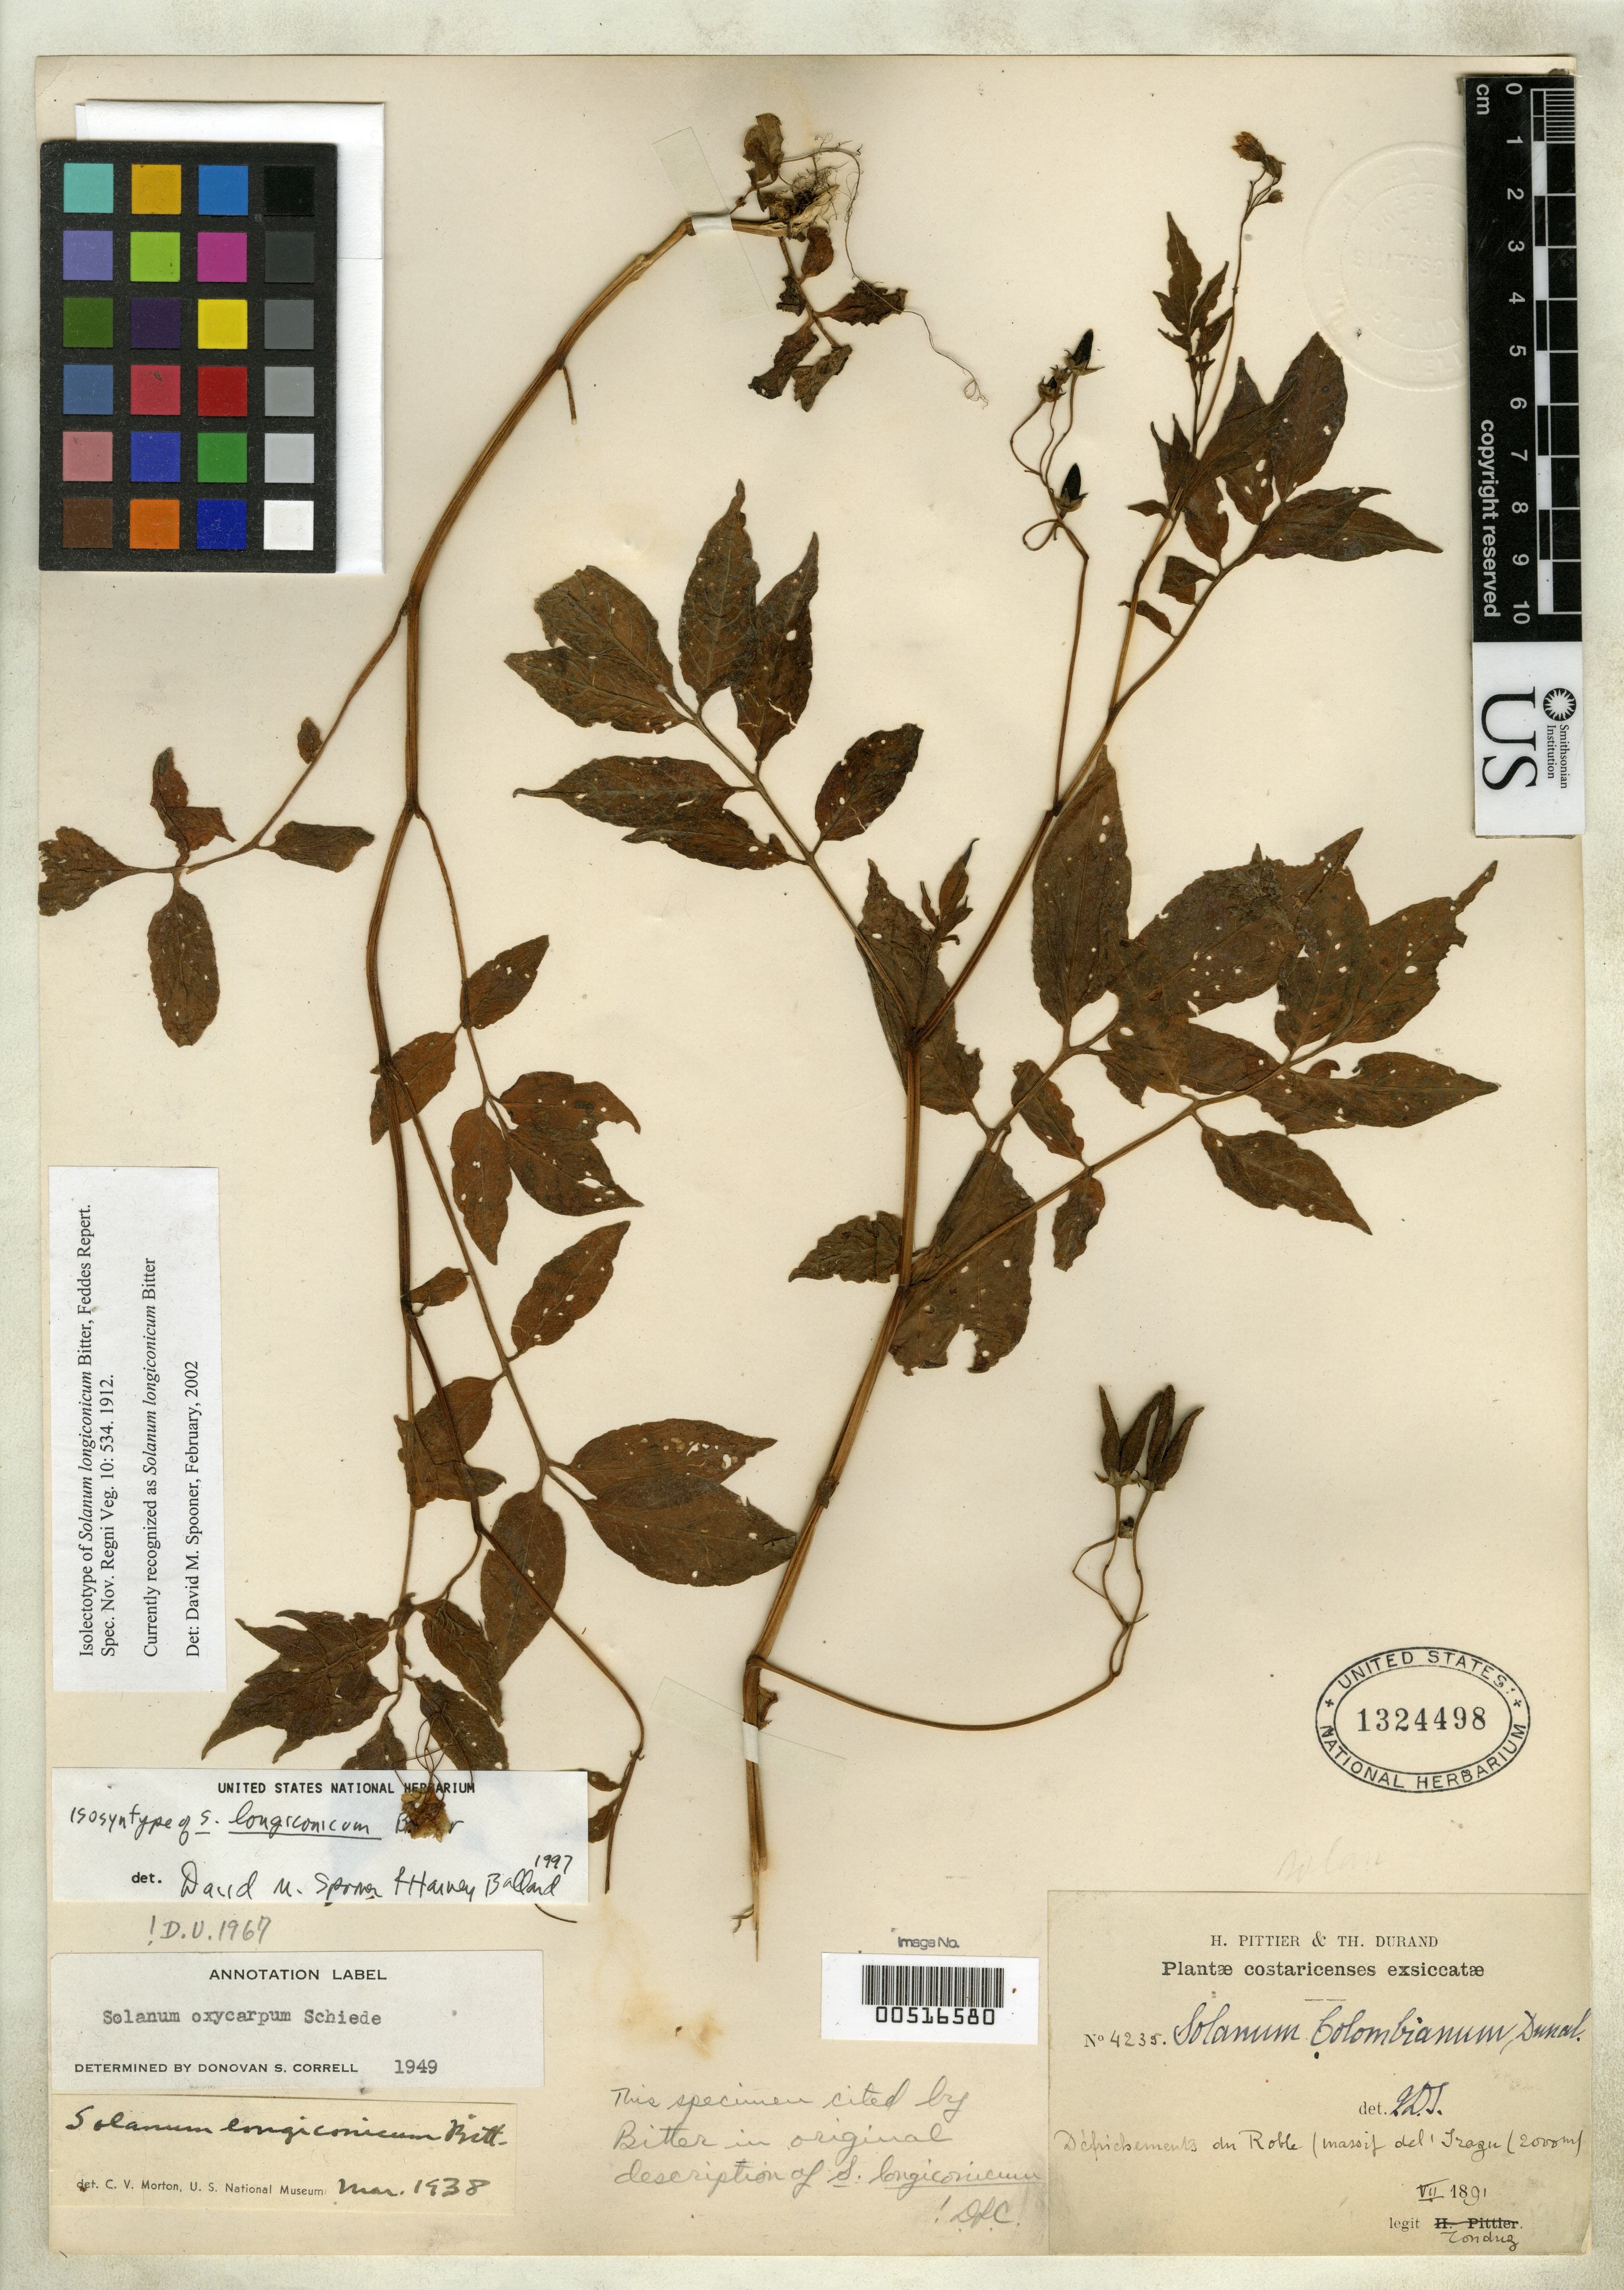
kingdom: Plantae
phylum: Tracheophyta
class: Magnoliopsida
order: Solanales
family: Solanaceae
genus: Solanum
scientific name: Solanum longiconicum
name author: Bitter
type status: Isosyntype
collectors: H. F. Pittier & T. Durand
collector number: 4235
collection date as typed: Jul 1891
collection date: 1891-07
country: Costa Rica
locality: Difrichments du Rolfe, Massif de l'Trazu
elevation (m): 2000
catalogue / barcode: US 1324498